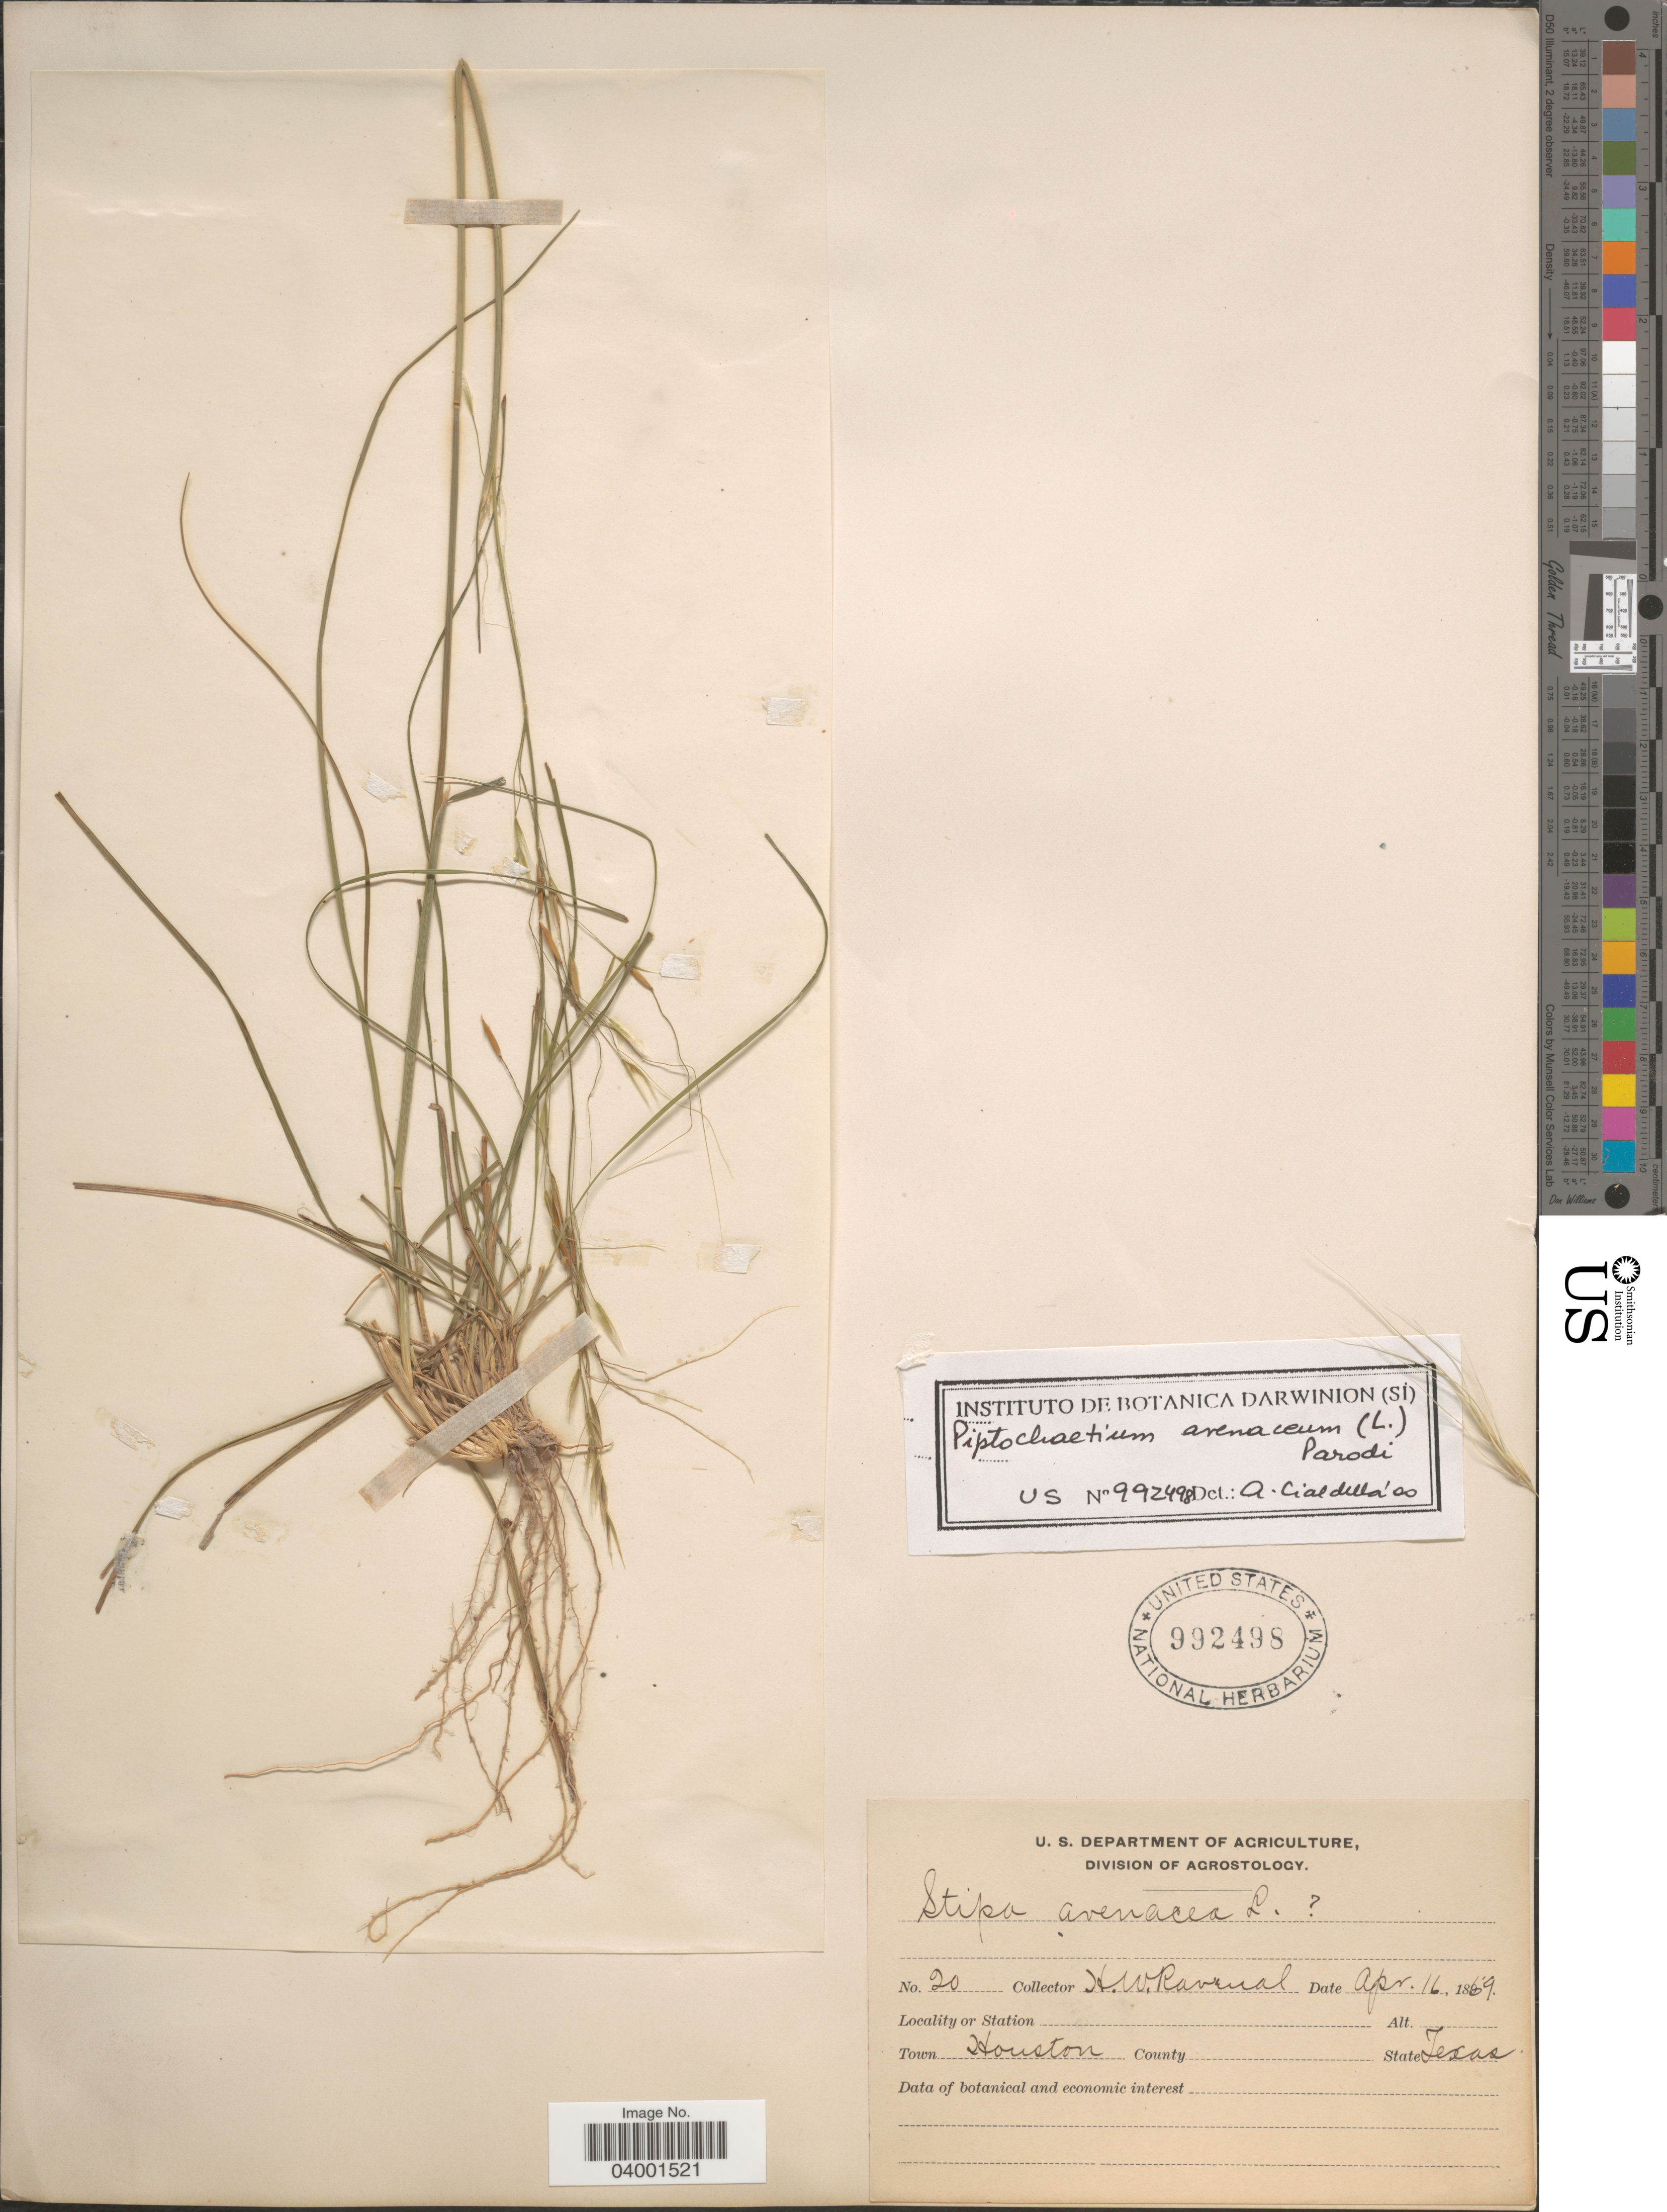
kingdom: Plantae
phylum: Tracheophyta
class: Liliopsida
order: Poales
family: Poaceae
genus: Piptochaetium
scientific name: Piptochaetium avenaceum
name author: (L.) Parodi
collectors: H. Ravenel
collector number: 20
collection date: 1869-04-16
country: United States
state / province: Texas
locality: Town Houston.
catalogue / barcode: US 992498